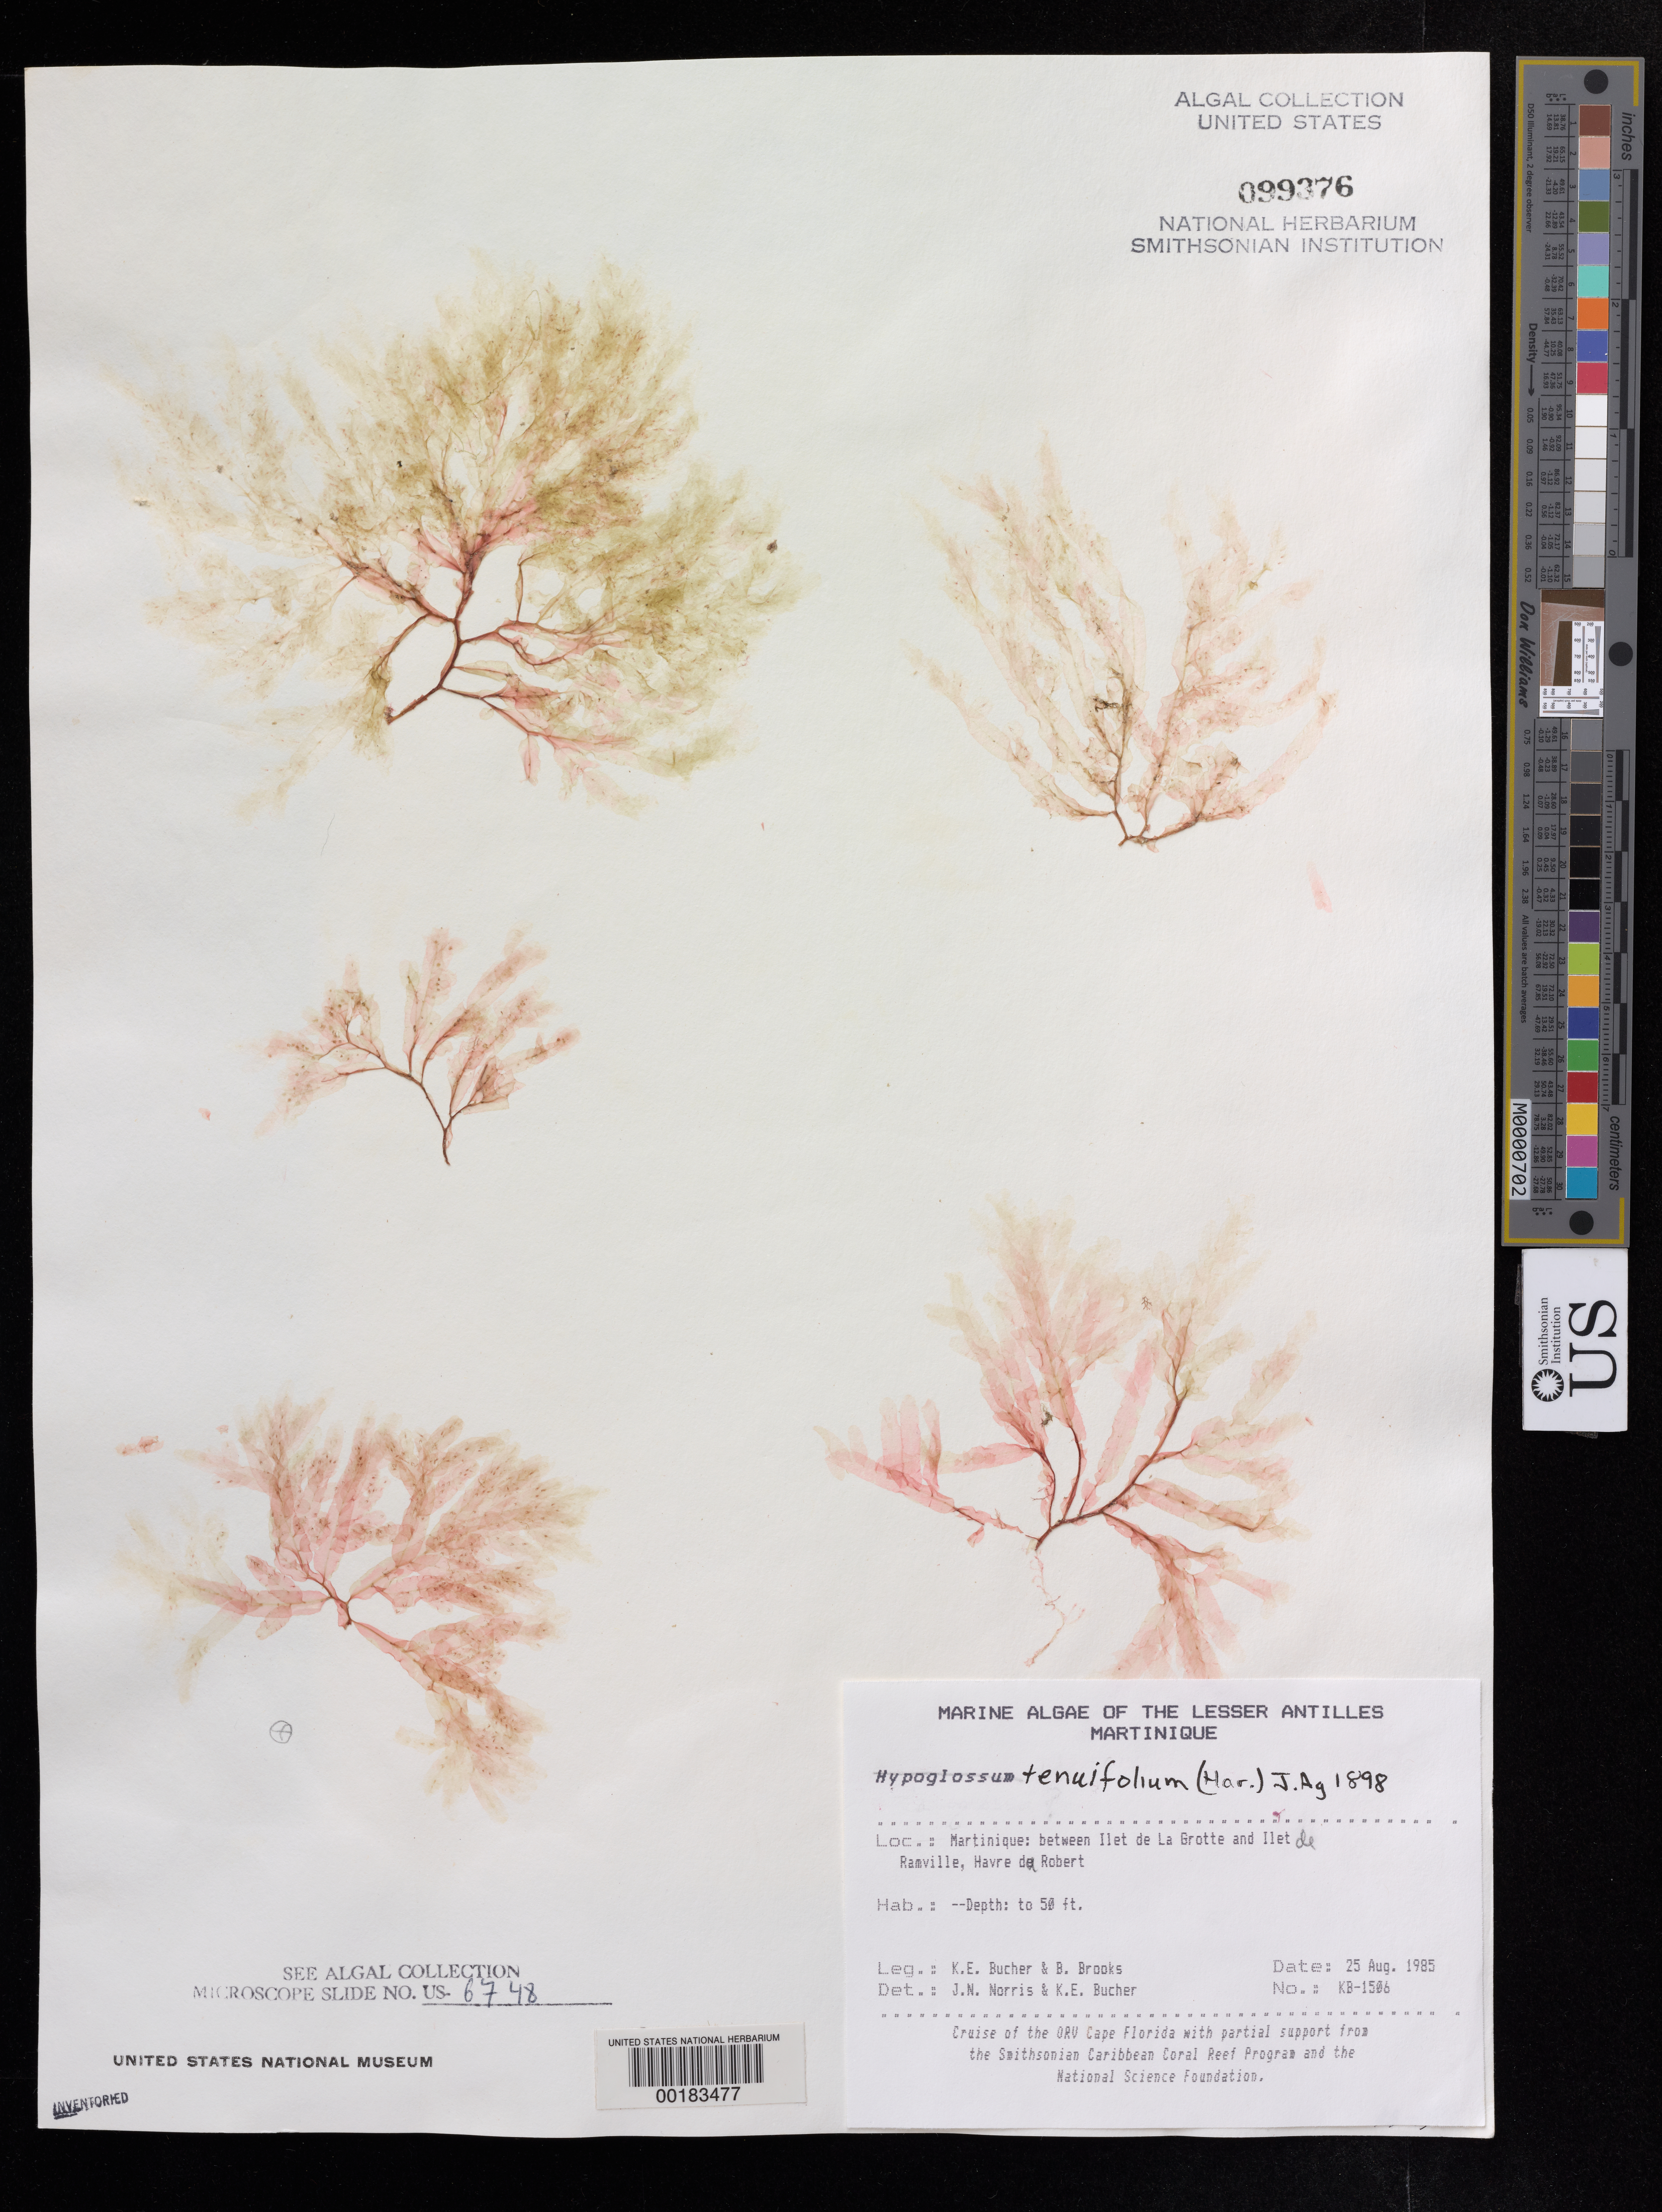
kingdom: Plantae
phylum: Rhodophyta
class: Florideophyceae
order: Ceramiales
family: Delesseriaceae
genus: Hypoglossum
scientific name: Hypoglossum tenuifolium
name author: (Harv.) J. Agardh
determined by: Norris, J. N.; Bucher, K. E.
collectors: K. E. Bucher & B. Brooks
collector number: Kb-1506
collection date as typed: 25 Aug 1985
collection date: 1985-08-25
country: Martinique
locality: Between Ilet de la Grotte and Ilet de Ramville, Havre du Robert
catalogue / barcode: US 99376